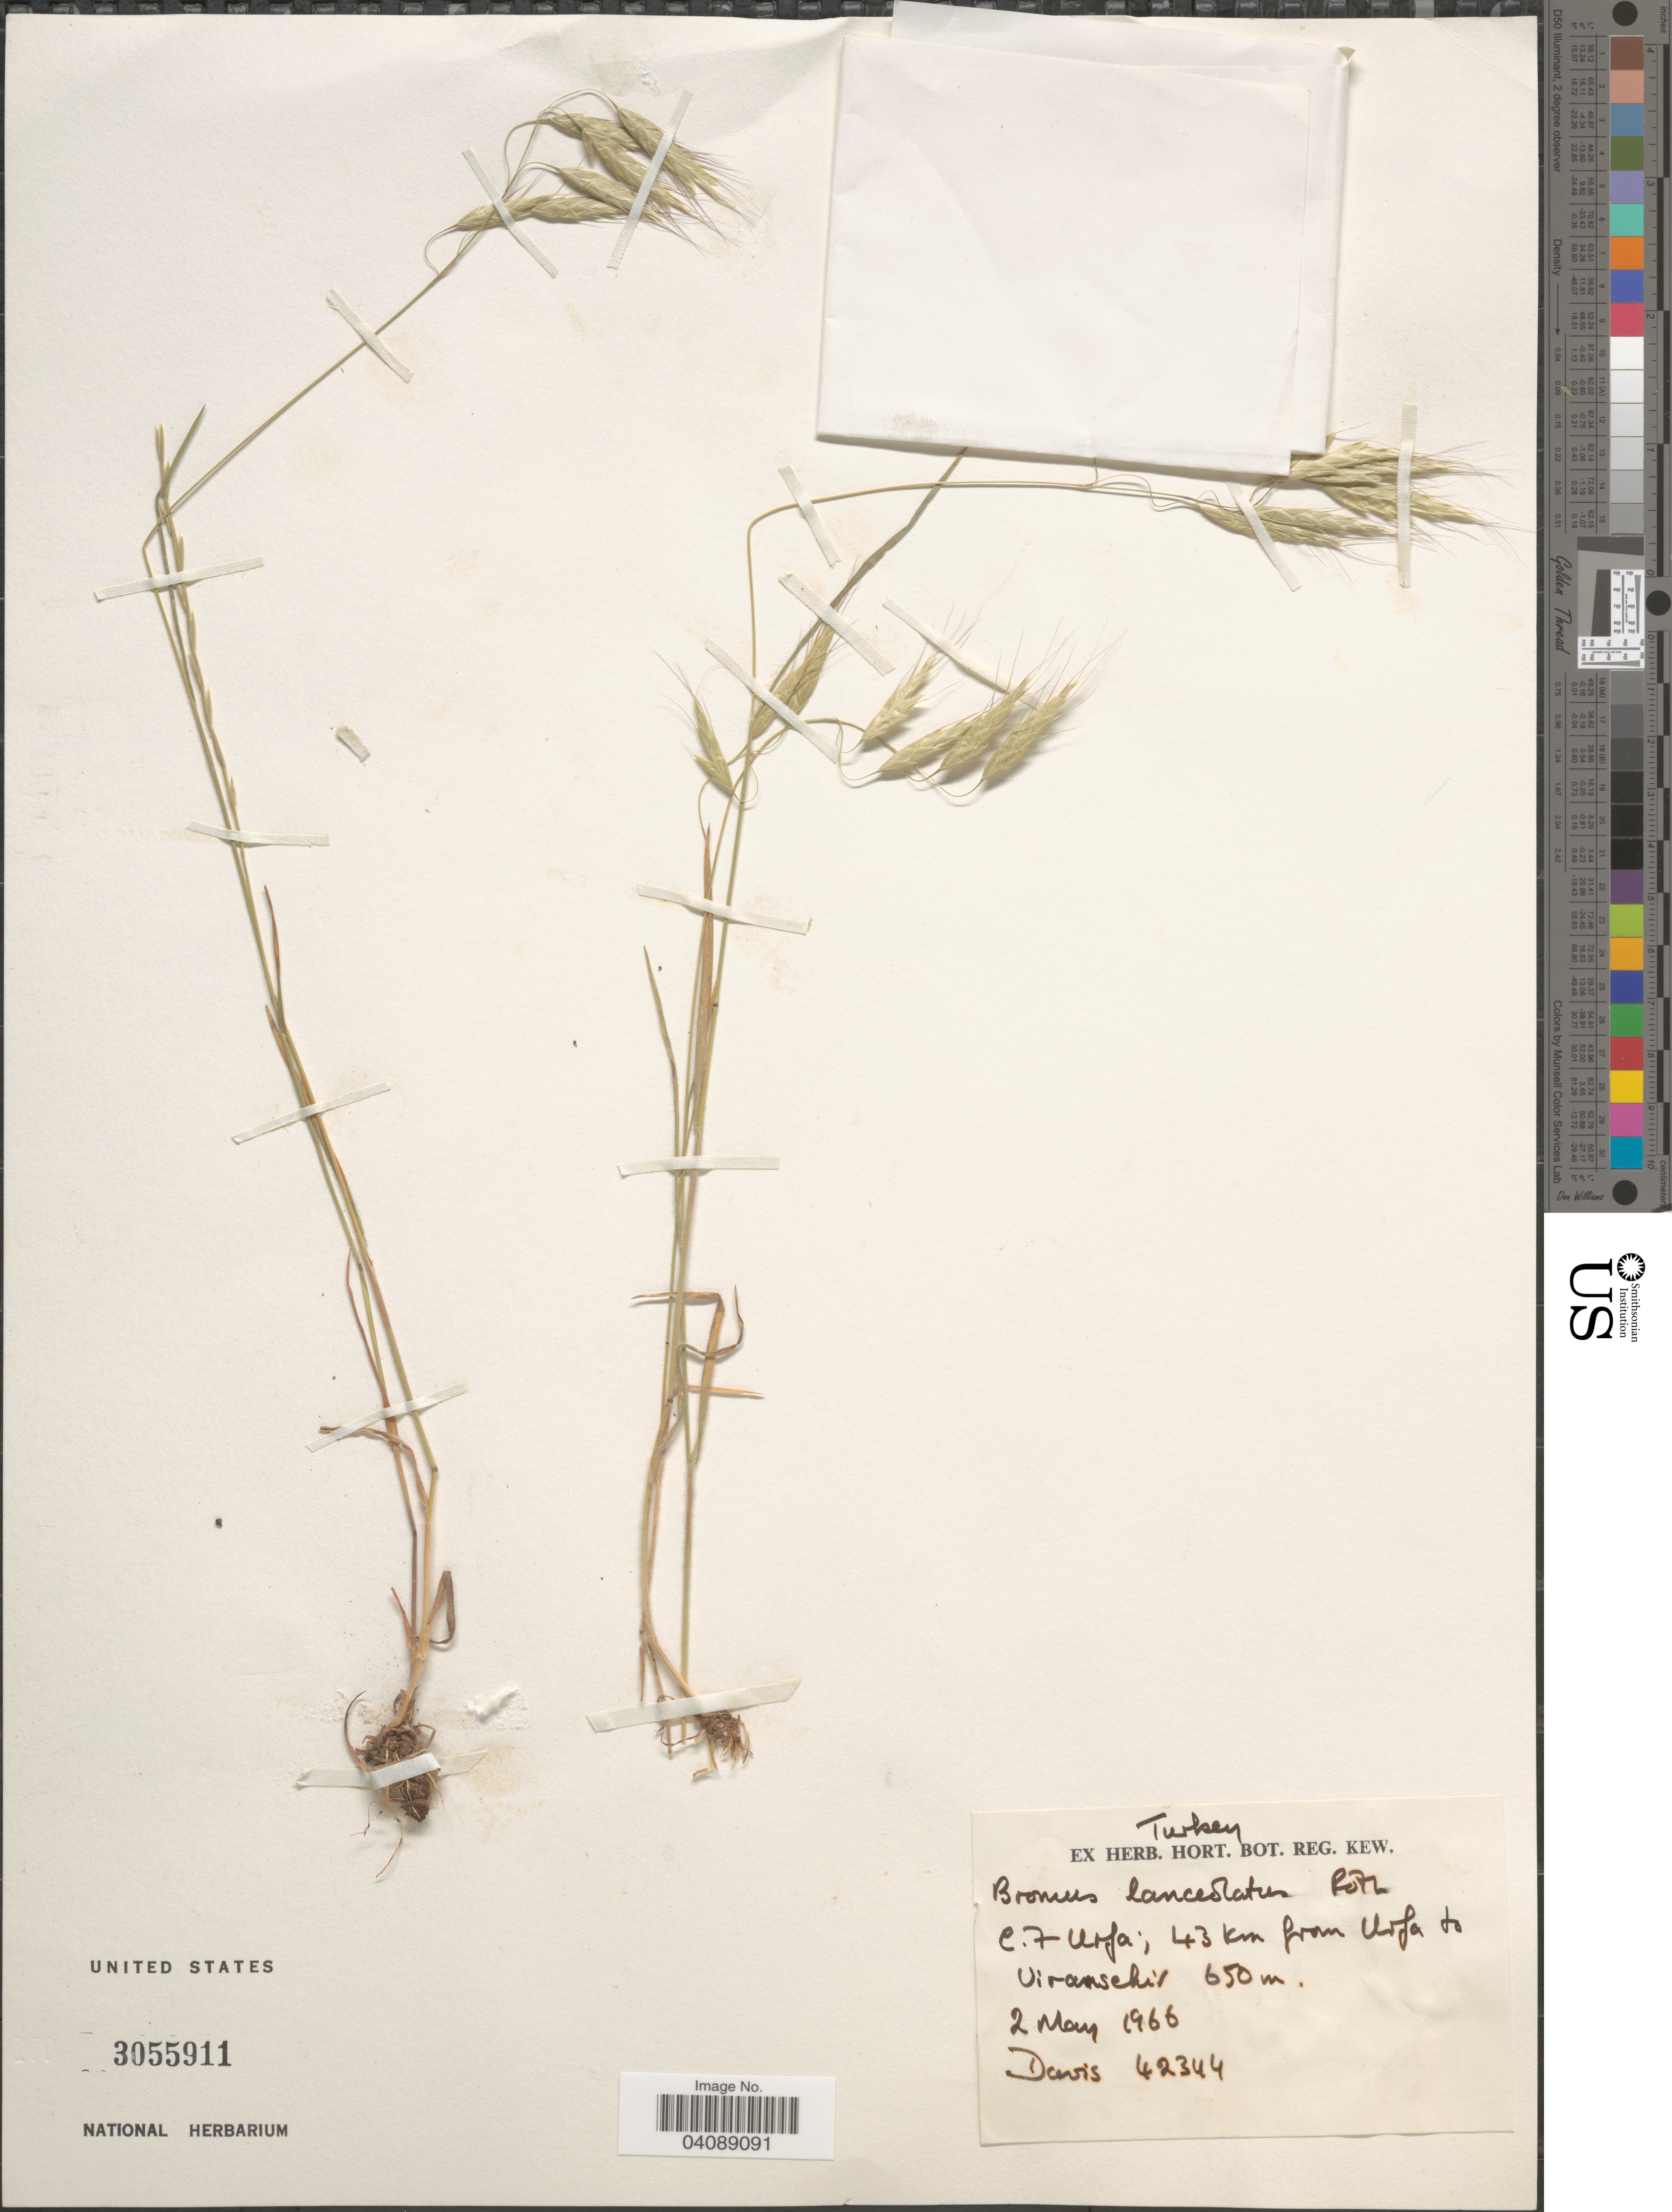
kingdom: Plantae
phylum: Tracheophyta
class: Liliopsida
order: Poales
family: Poaceae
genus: Bromus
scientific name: Bromus lanceolatus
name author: Roth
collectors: -. Davis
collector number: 42344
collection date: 1966-05-02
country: Turkey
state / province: Sanliurfa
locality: C.7 Urfa; 43 km from Urfa to Viransehir.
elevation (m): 650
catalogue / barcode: US 3055911